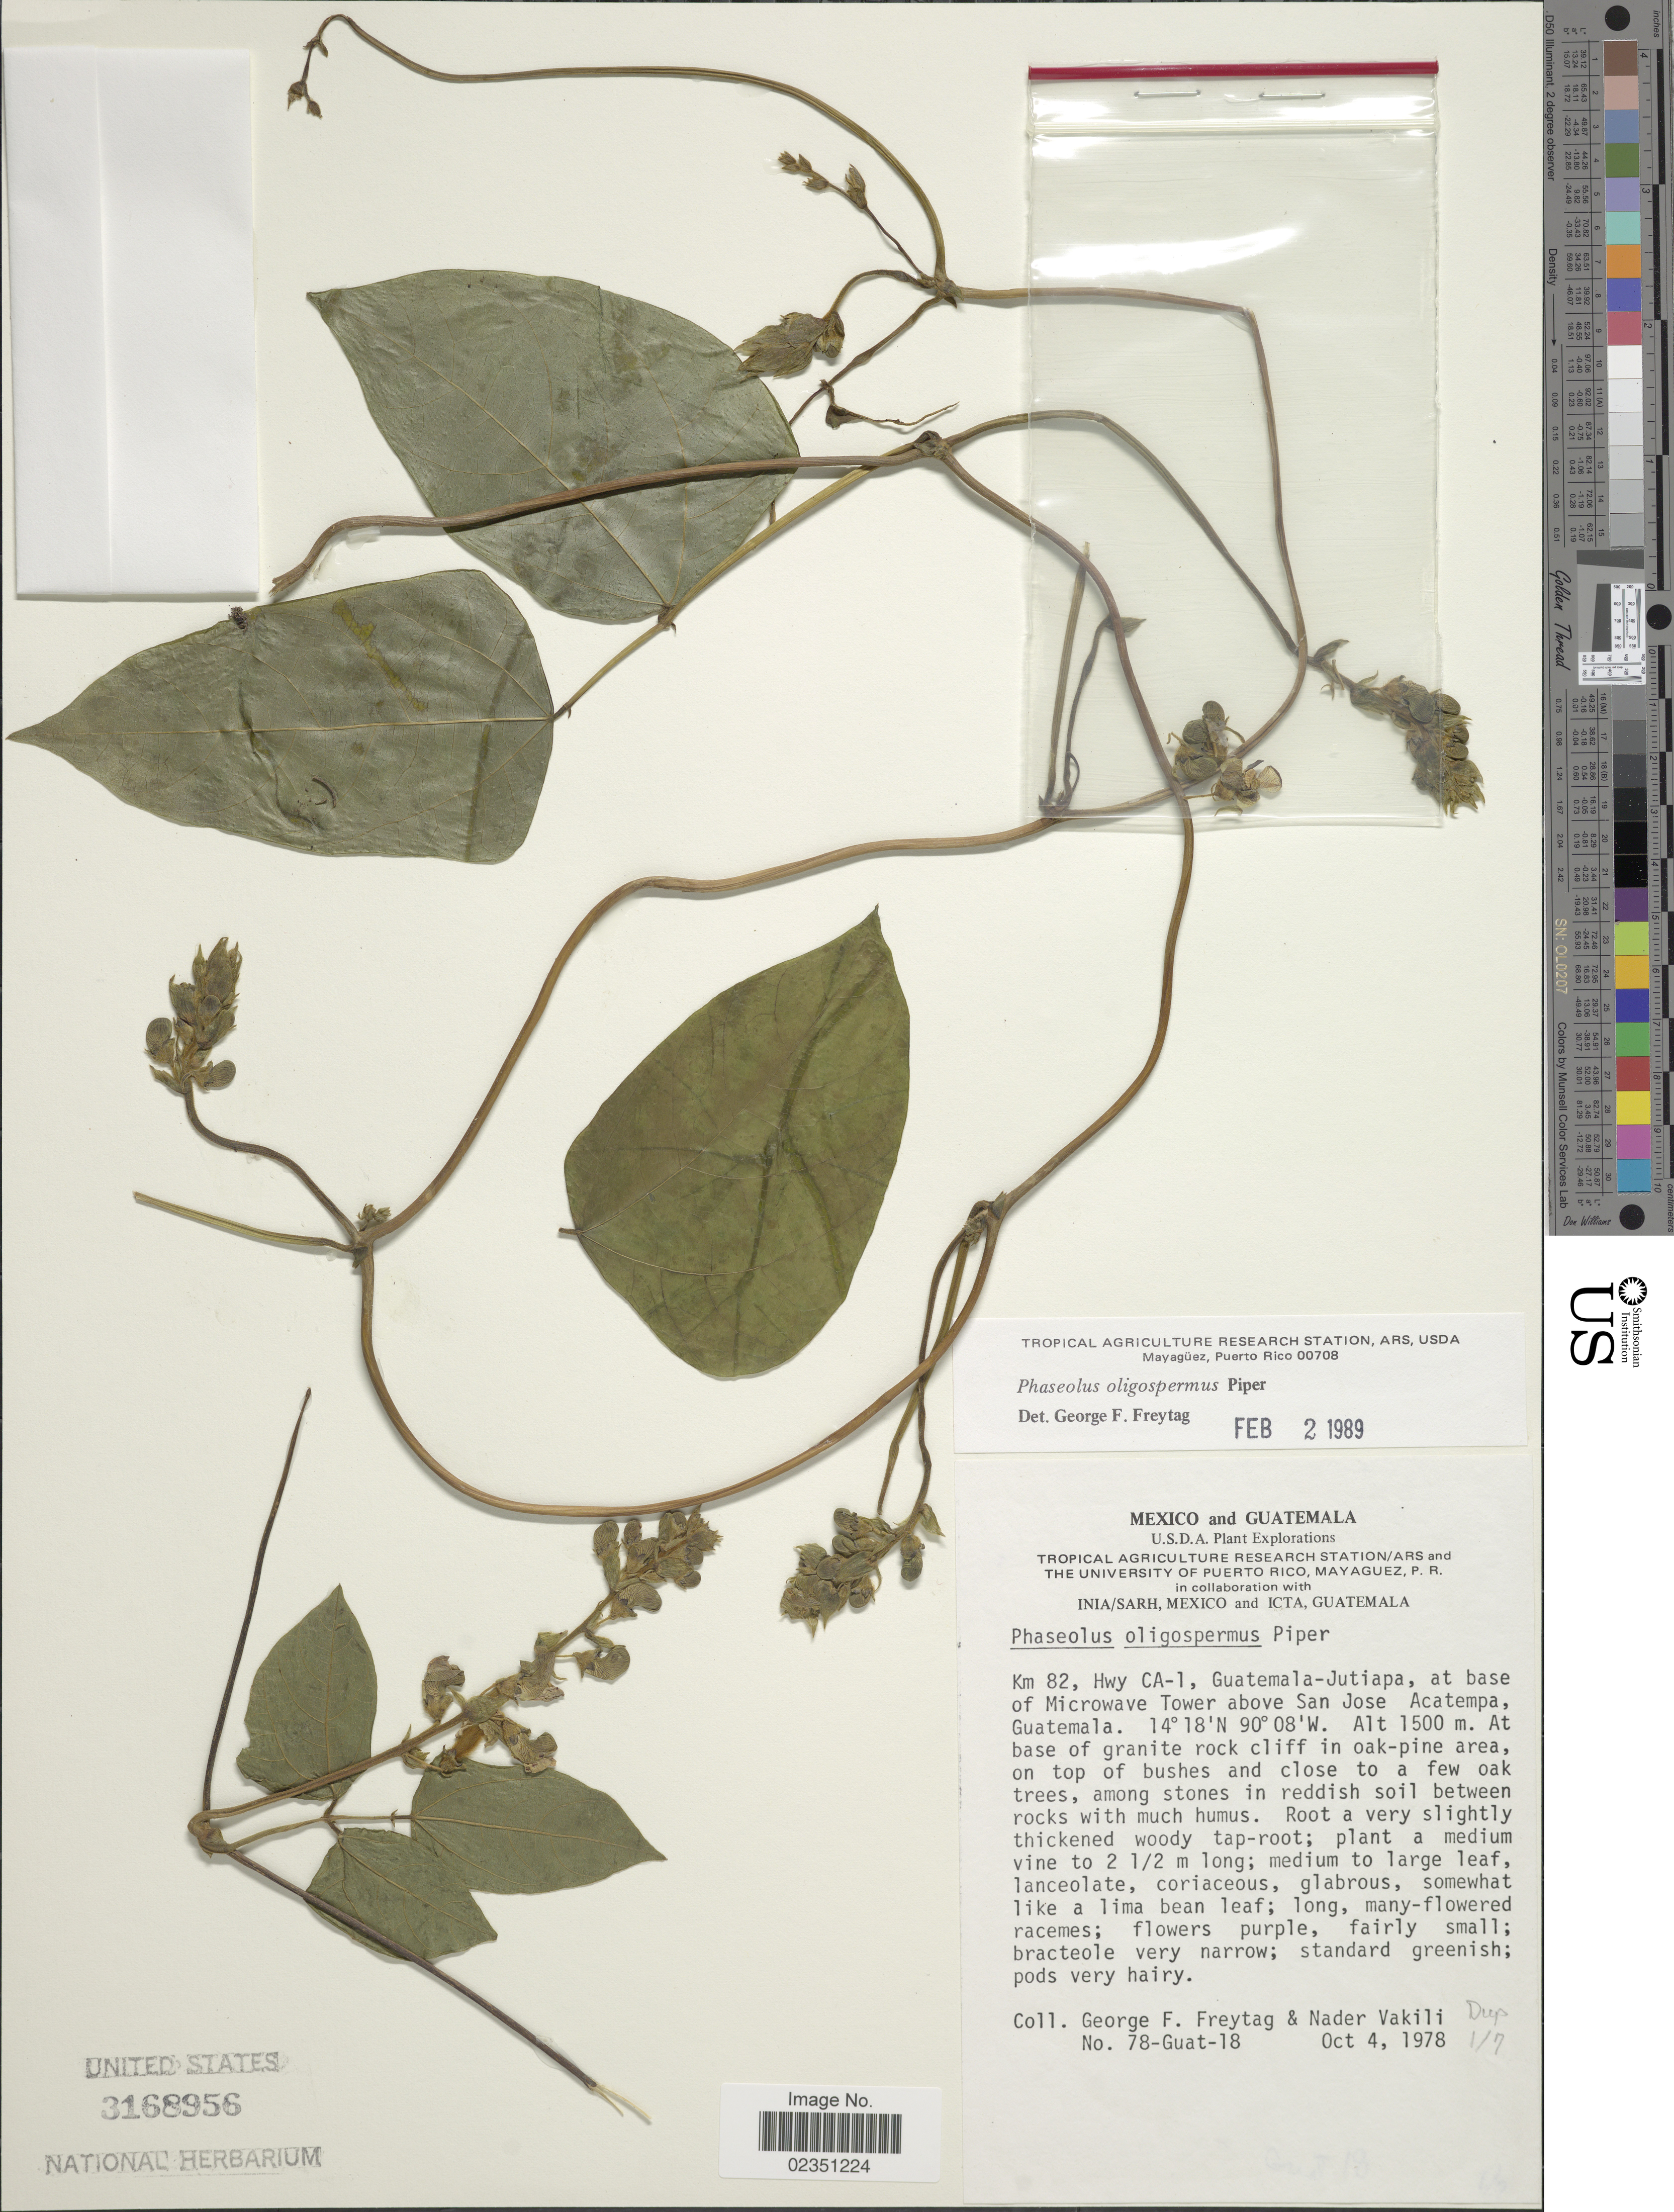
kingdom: Plantae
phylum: Tracheophyta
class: Magnoliopsida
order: Fabales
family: Fabaceae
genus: Phaseolus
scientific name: Phaseolus oligospermus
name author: Piper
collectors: G. F. Freytag & N. Vakili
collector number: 78-Guat-18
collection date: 1978-10-04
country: Guatemala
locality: Km 82, Hwy CA-1, Guatemala- Jutiapa, at base of Microwave Tower above San Jose Acatempa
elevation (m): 1500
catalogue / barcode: US 3168956